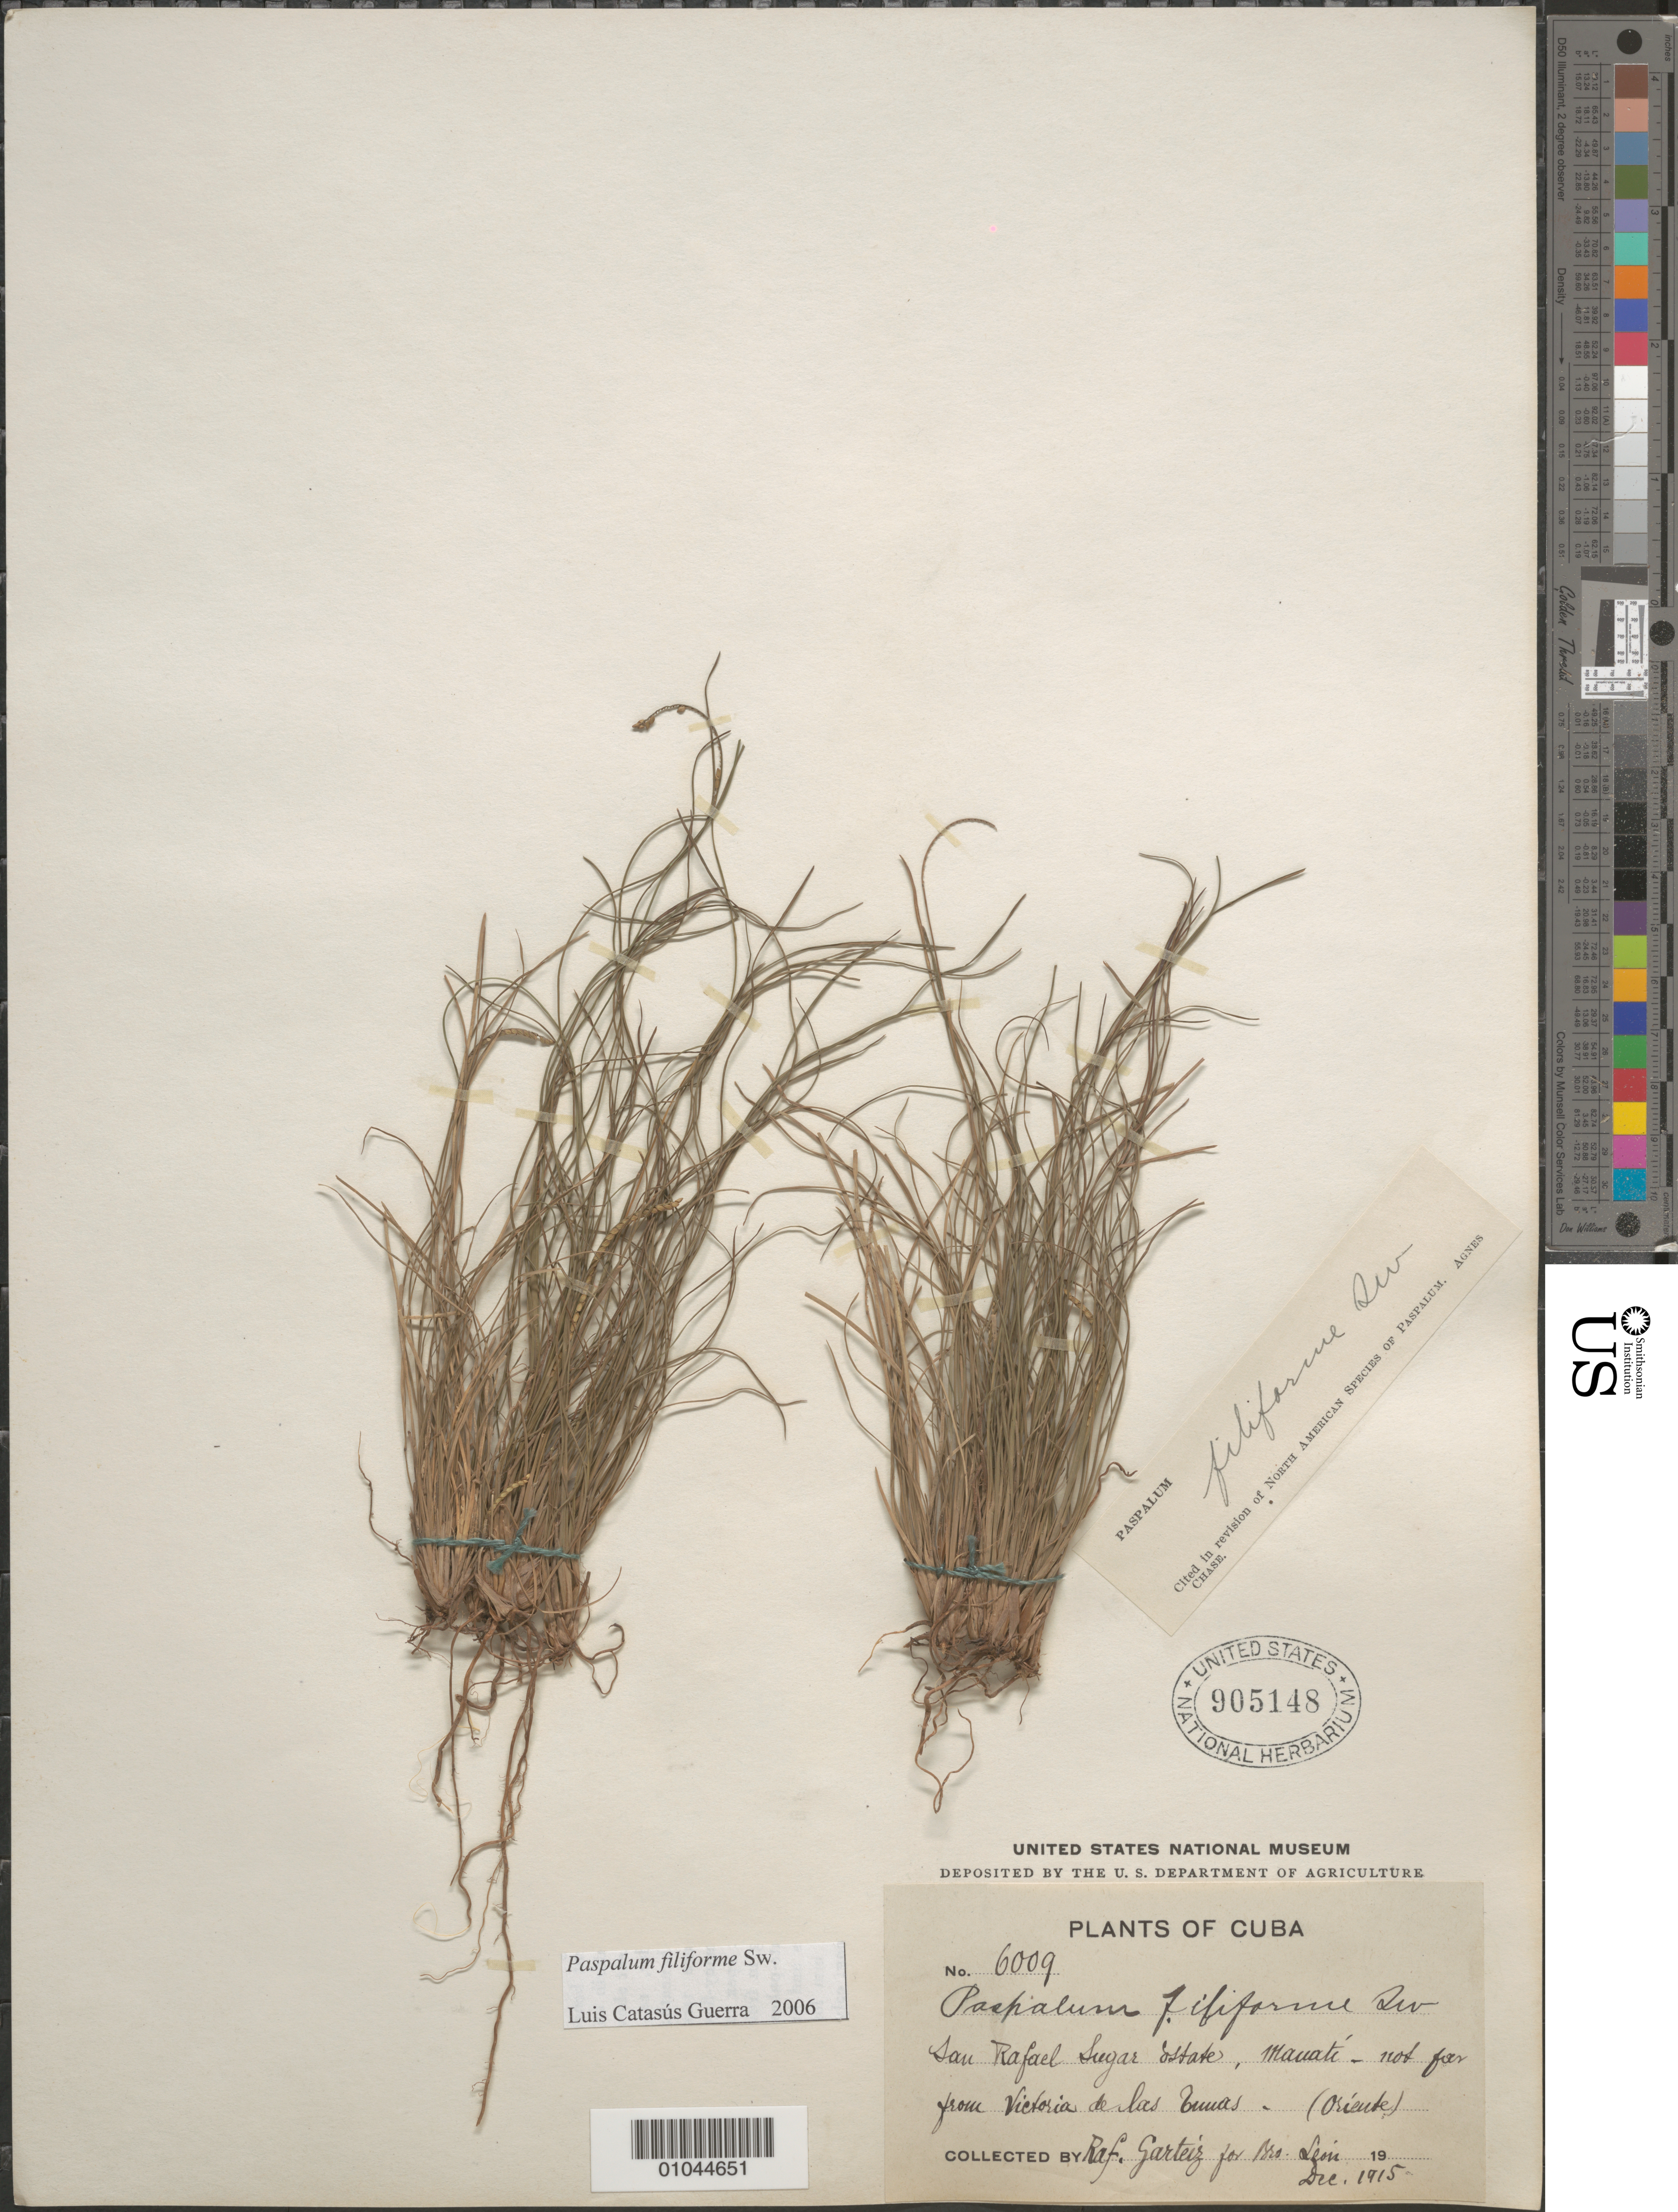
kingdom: Plantae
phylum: Tracheophyta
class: Liliopsida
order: Poales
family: Poaceae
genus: Paspalum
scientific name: Paspalum filiforme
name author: Sw.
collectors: R. Garteiz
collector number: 6009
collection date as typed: Dec 1915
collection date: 1915-12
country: Cuba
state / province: Oriente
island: Cuba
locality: San Rafael Sugar Estate, Manate, not far from Victoria de las Tunas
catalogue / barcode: US 905148